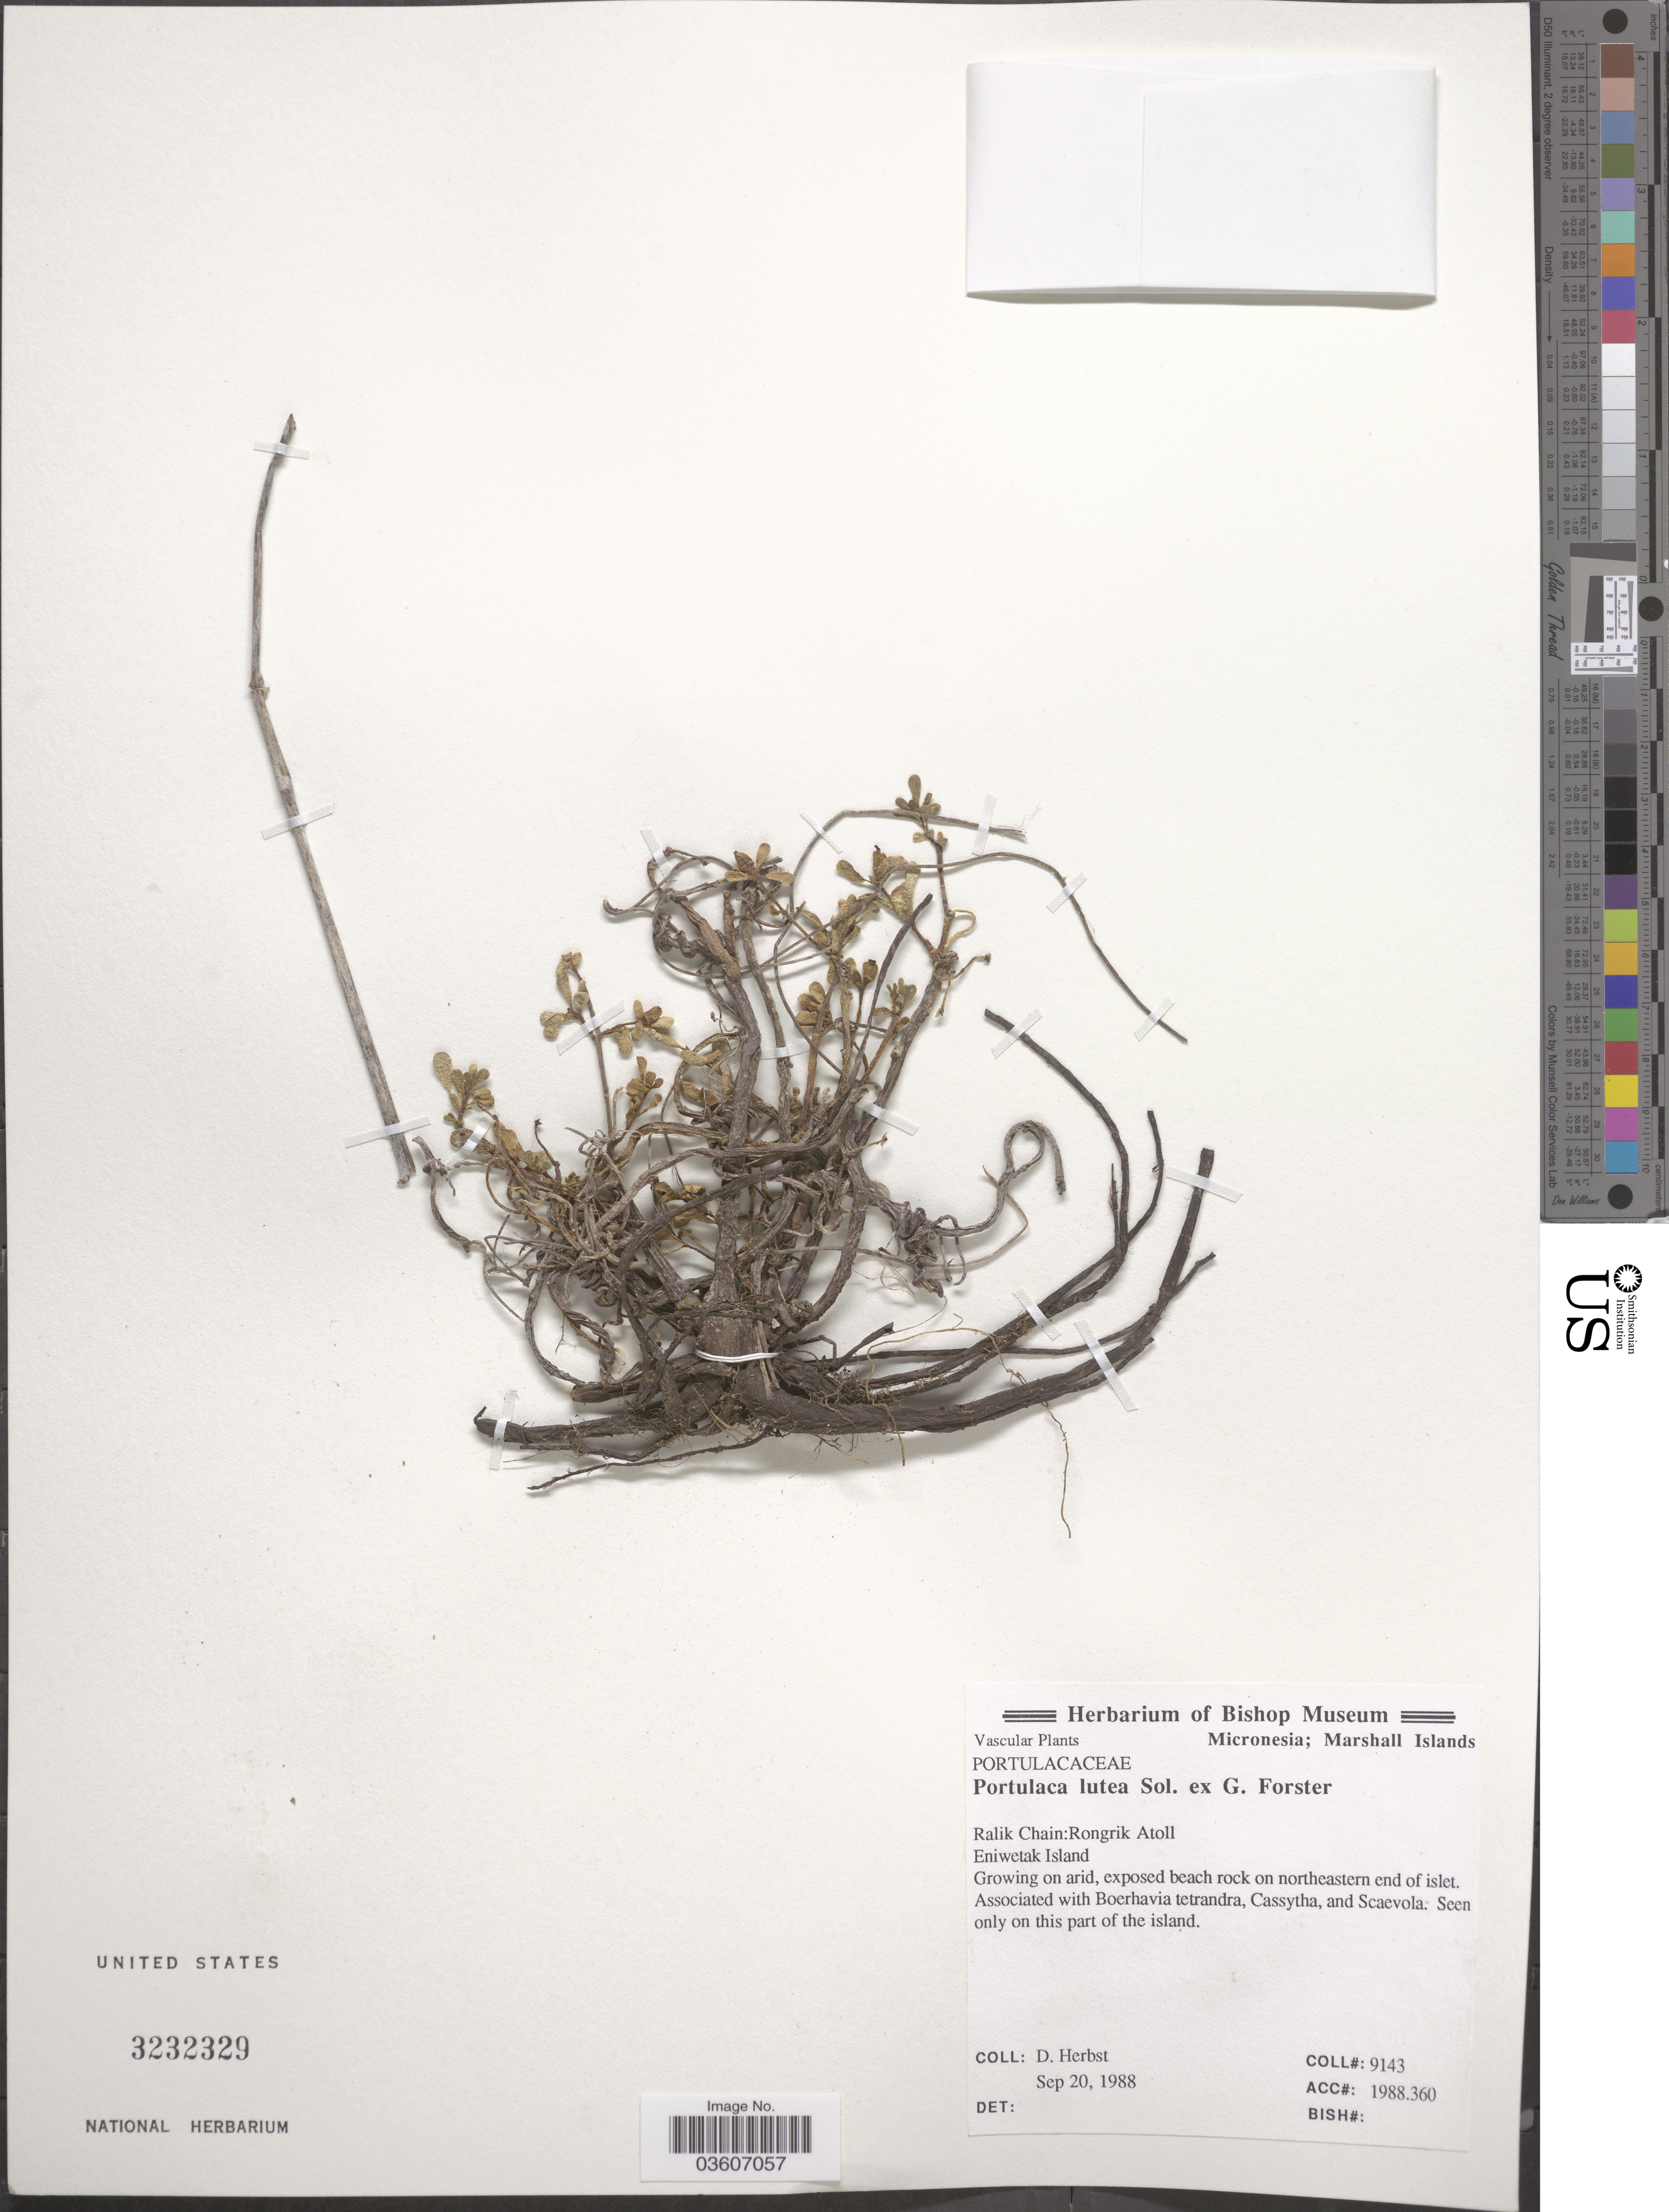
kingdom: Plantae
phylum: Tracheophyta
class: Magnoliopsida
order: Caryophyllales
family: Portulacaceae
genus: Portulaca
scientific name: Portulaca lutea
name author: Sol. ex G. Forst.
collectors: D. Herbst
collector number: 9143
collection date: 1988-09-20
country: Marshall Islands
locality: Micronesia. Ralik Chain:Rongrik Atoll. Eniwetak Island. Rock on northeastern end of islet.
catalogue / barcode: US 3232329